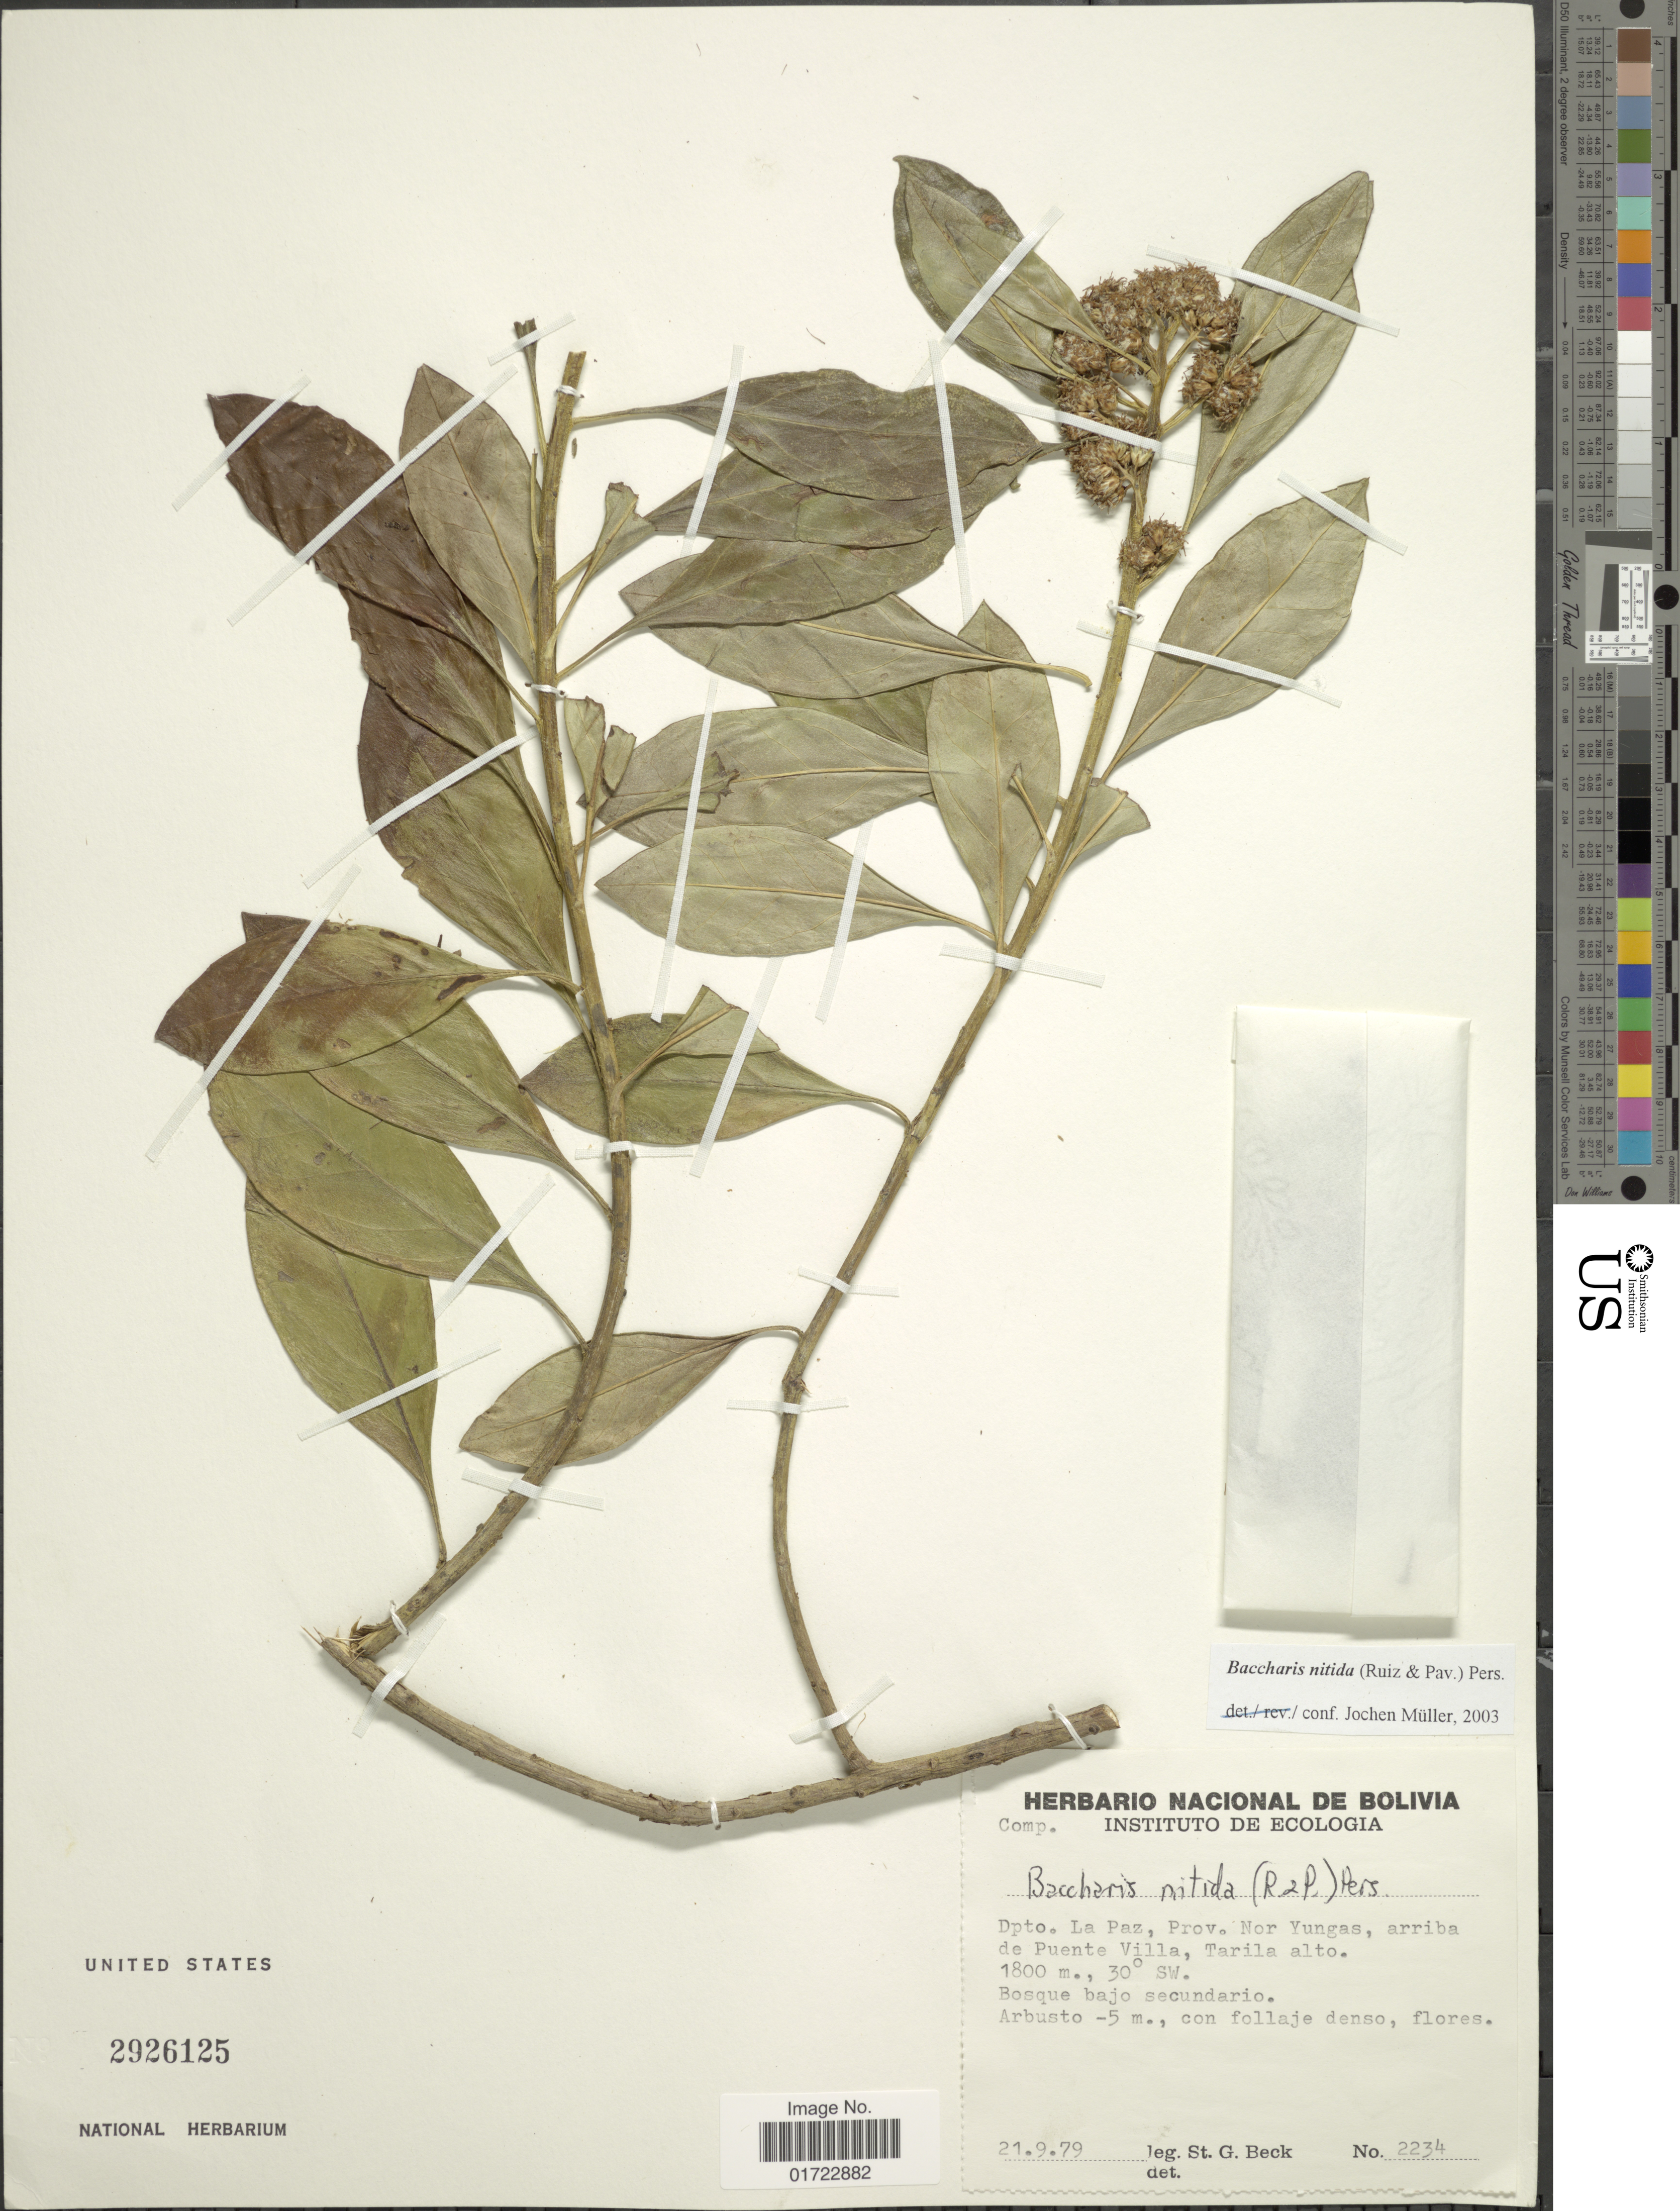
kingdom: Plantae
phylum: Tracheophyta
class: Magnoliopsida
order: Asterales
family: Asteraceae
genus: Baccharis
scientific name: Baccharis nitida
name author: (Ruiz & Pav.) Pers.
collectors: S. G. Beck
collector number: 2234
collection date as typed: Transcribed d/m/y: 21/9/79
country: Bolivia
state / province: La Paz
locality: Prov. Nor Yungas, arriba de Puente Villa, Tarila alto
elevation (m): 1800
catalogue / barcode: US 2926125